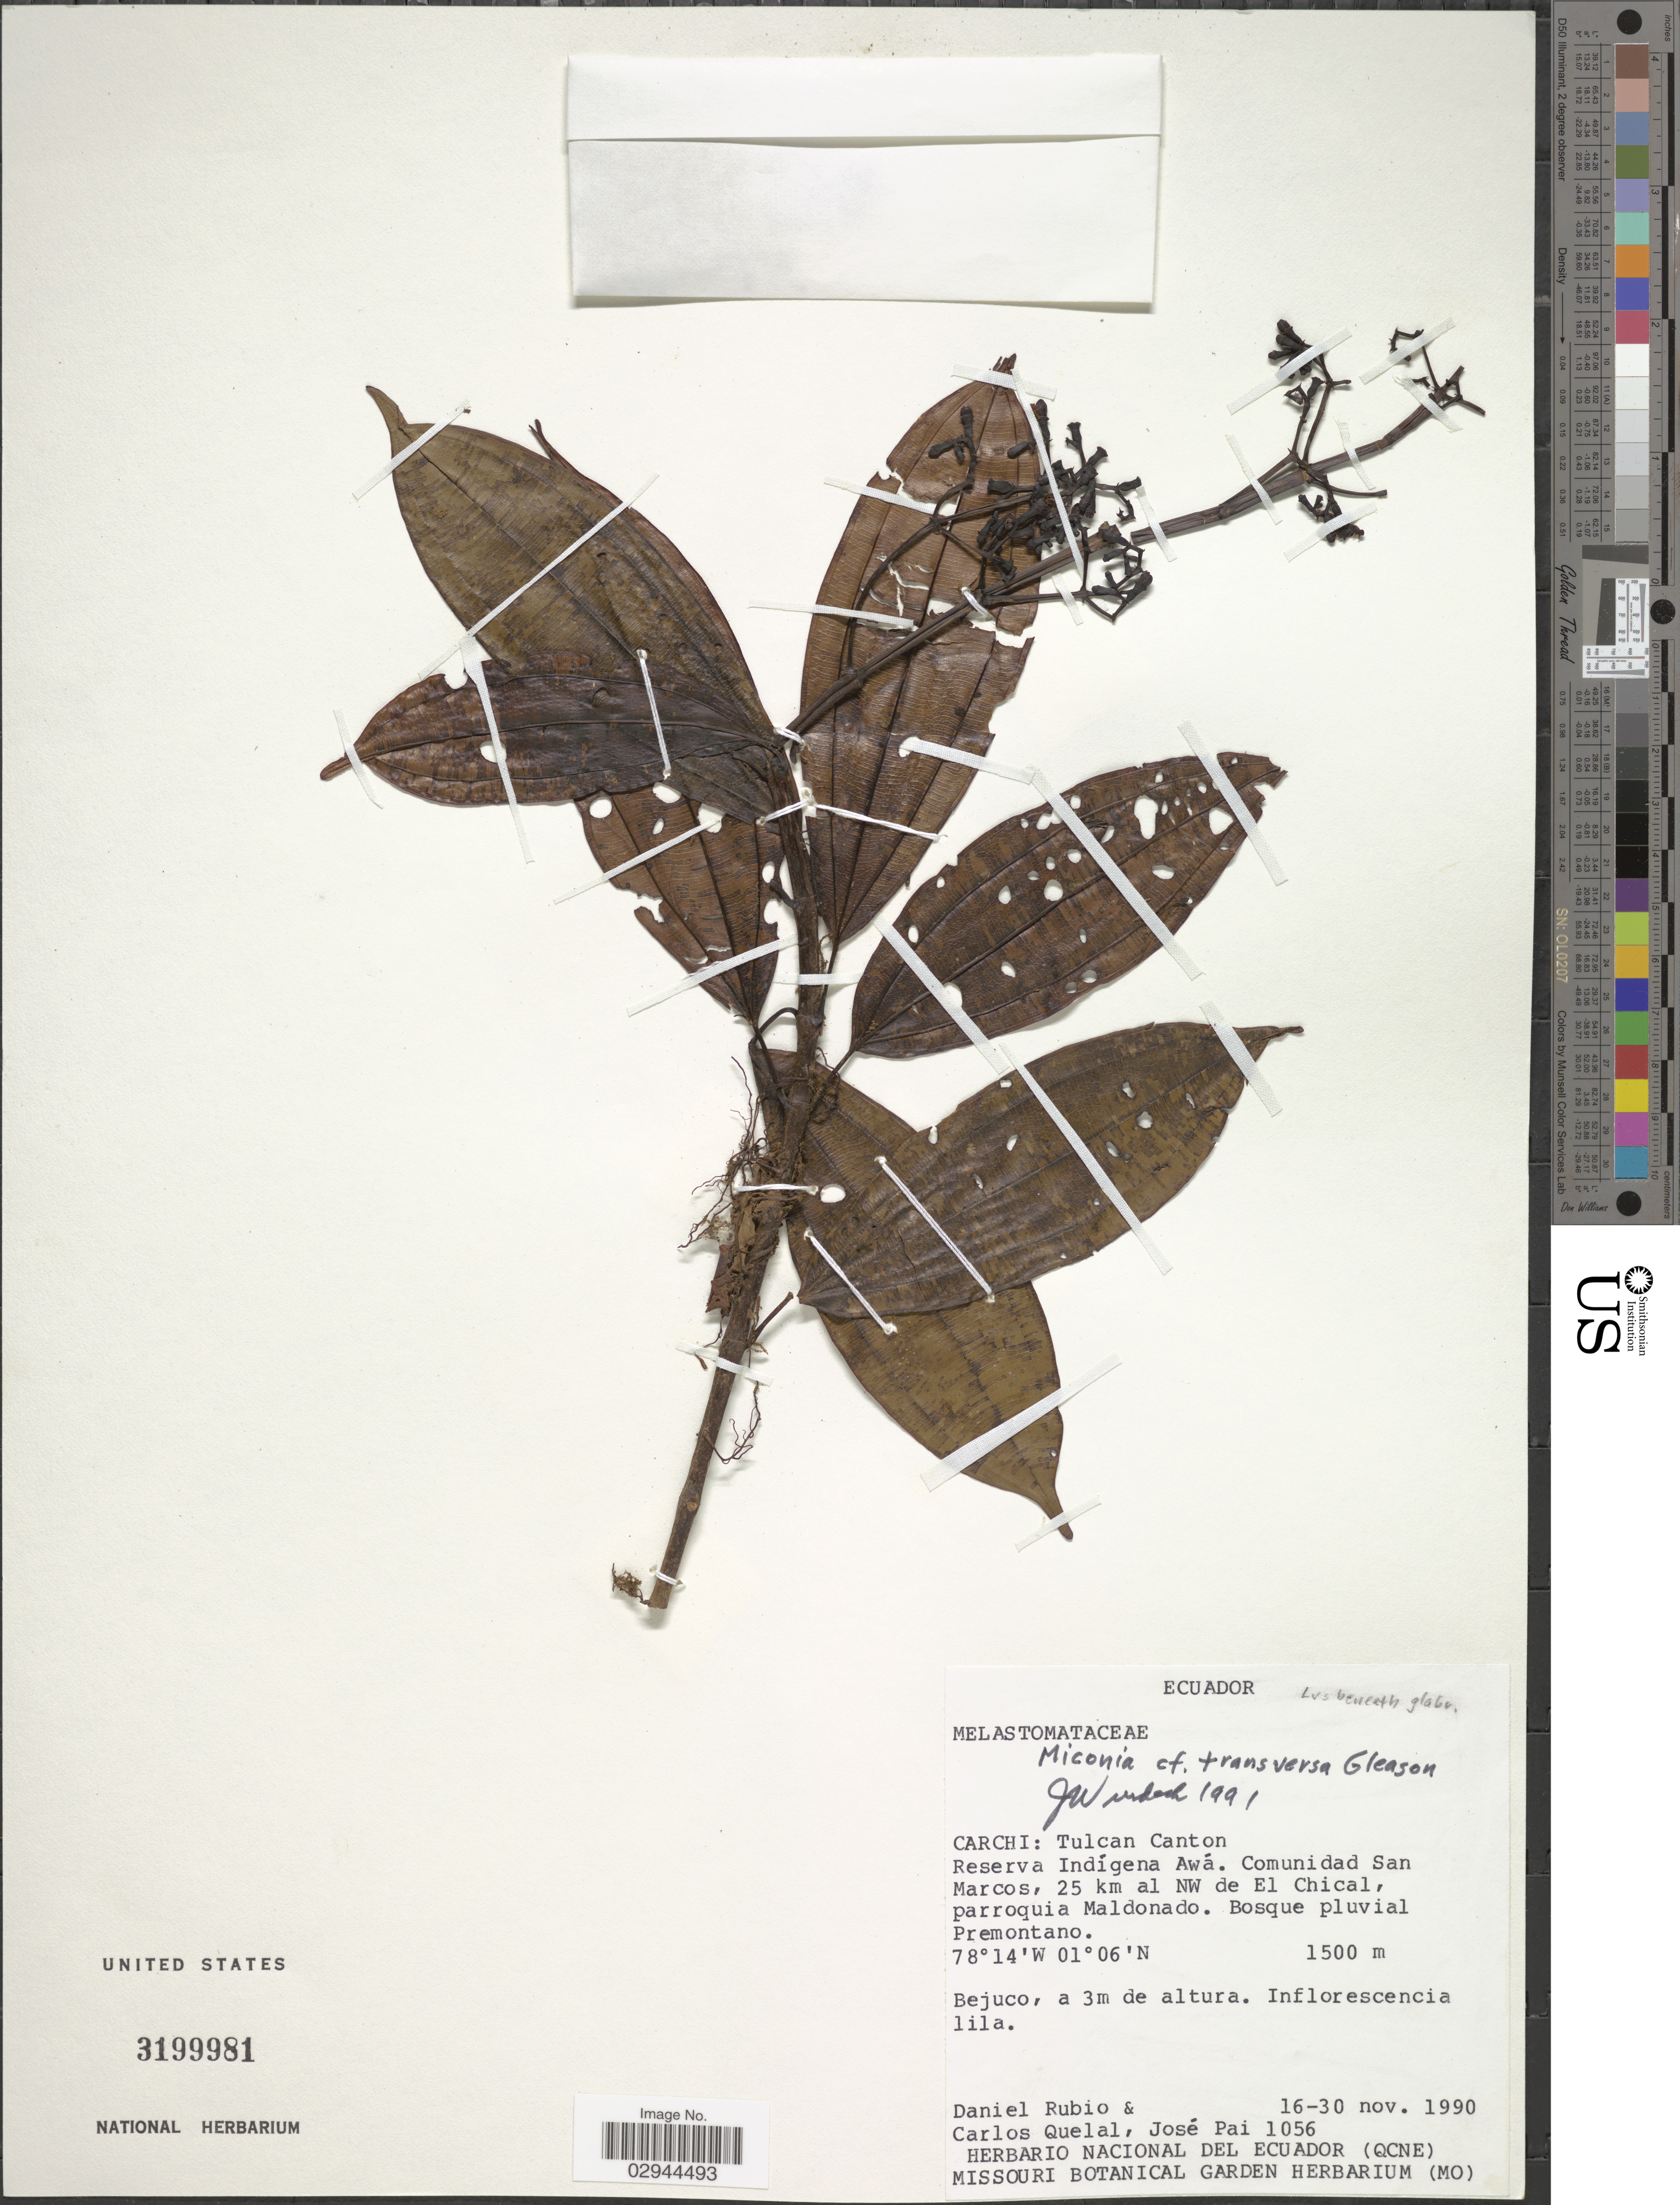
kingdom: Plantae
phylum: Tracheophyta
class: Magnoliopsida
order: Myrtales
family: Melastomataceae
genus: Miconia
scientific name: Miconia transversa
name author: Gleason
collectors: D. Rubio, C. Quelal & J. Pai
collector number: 1056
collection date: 1990-11-16/1990-11-30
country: Ecuador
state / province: Carchi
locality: Tulcan Canton. Reserva Indígena Awá. Comunidad San Marcos, 25 km al NW de El Chical, parroquia Maldonado.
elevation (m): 1500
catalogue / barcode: US 3199981